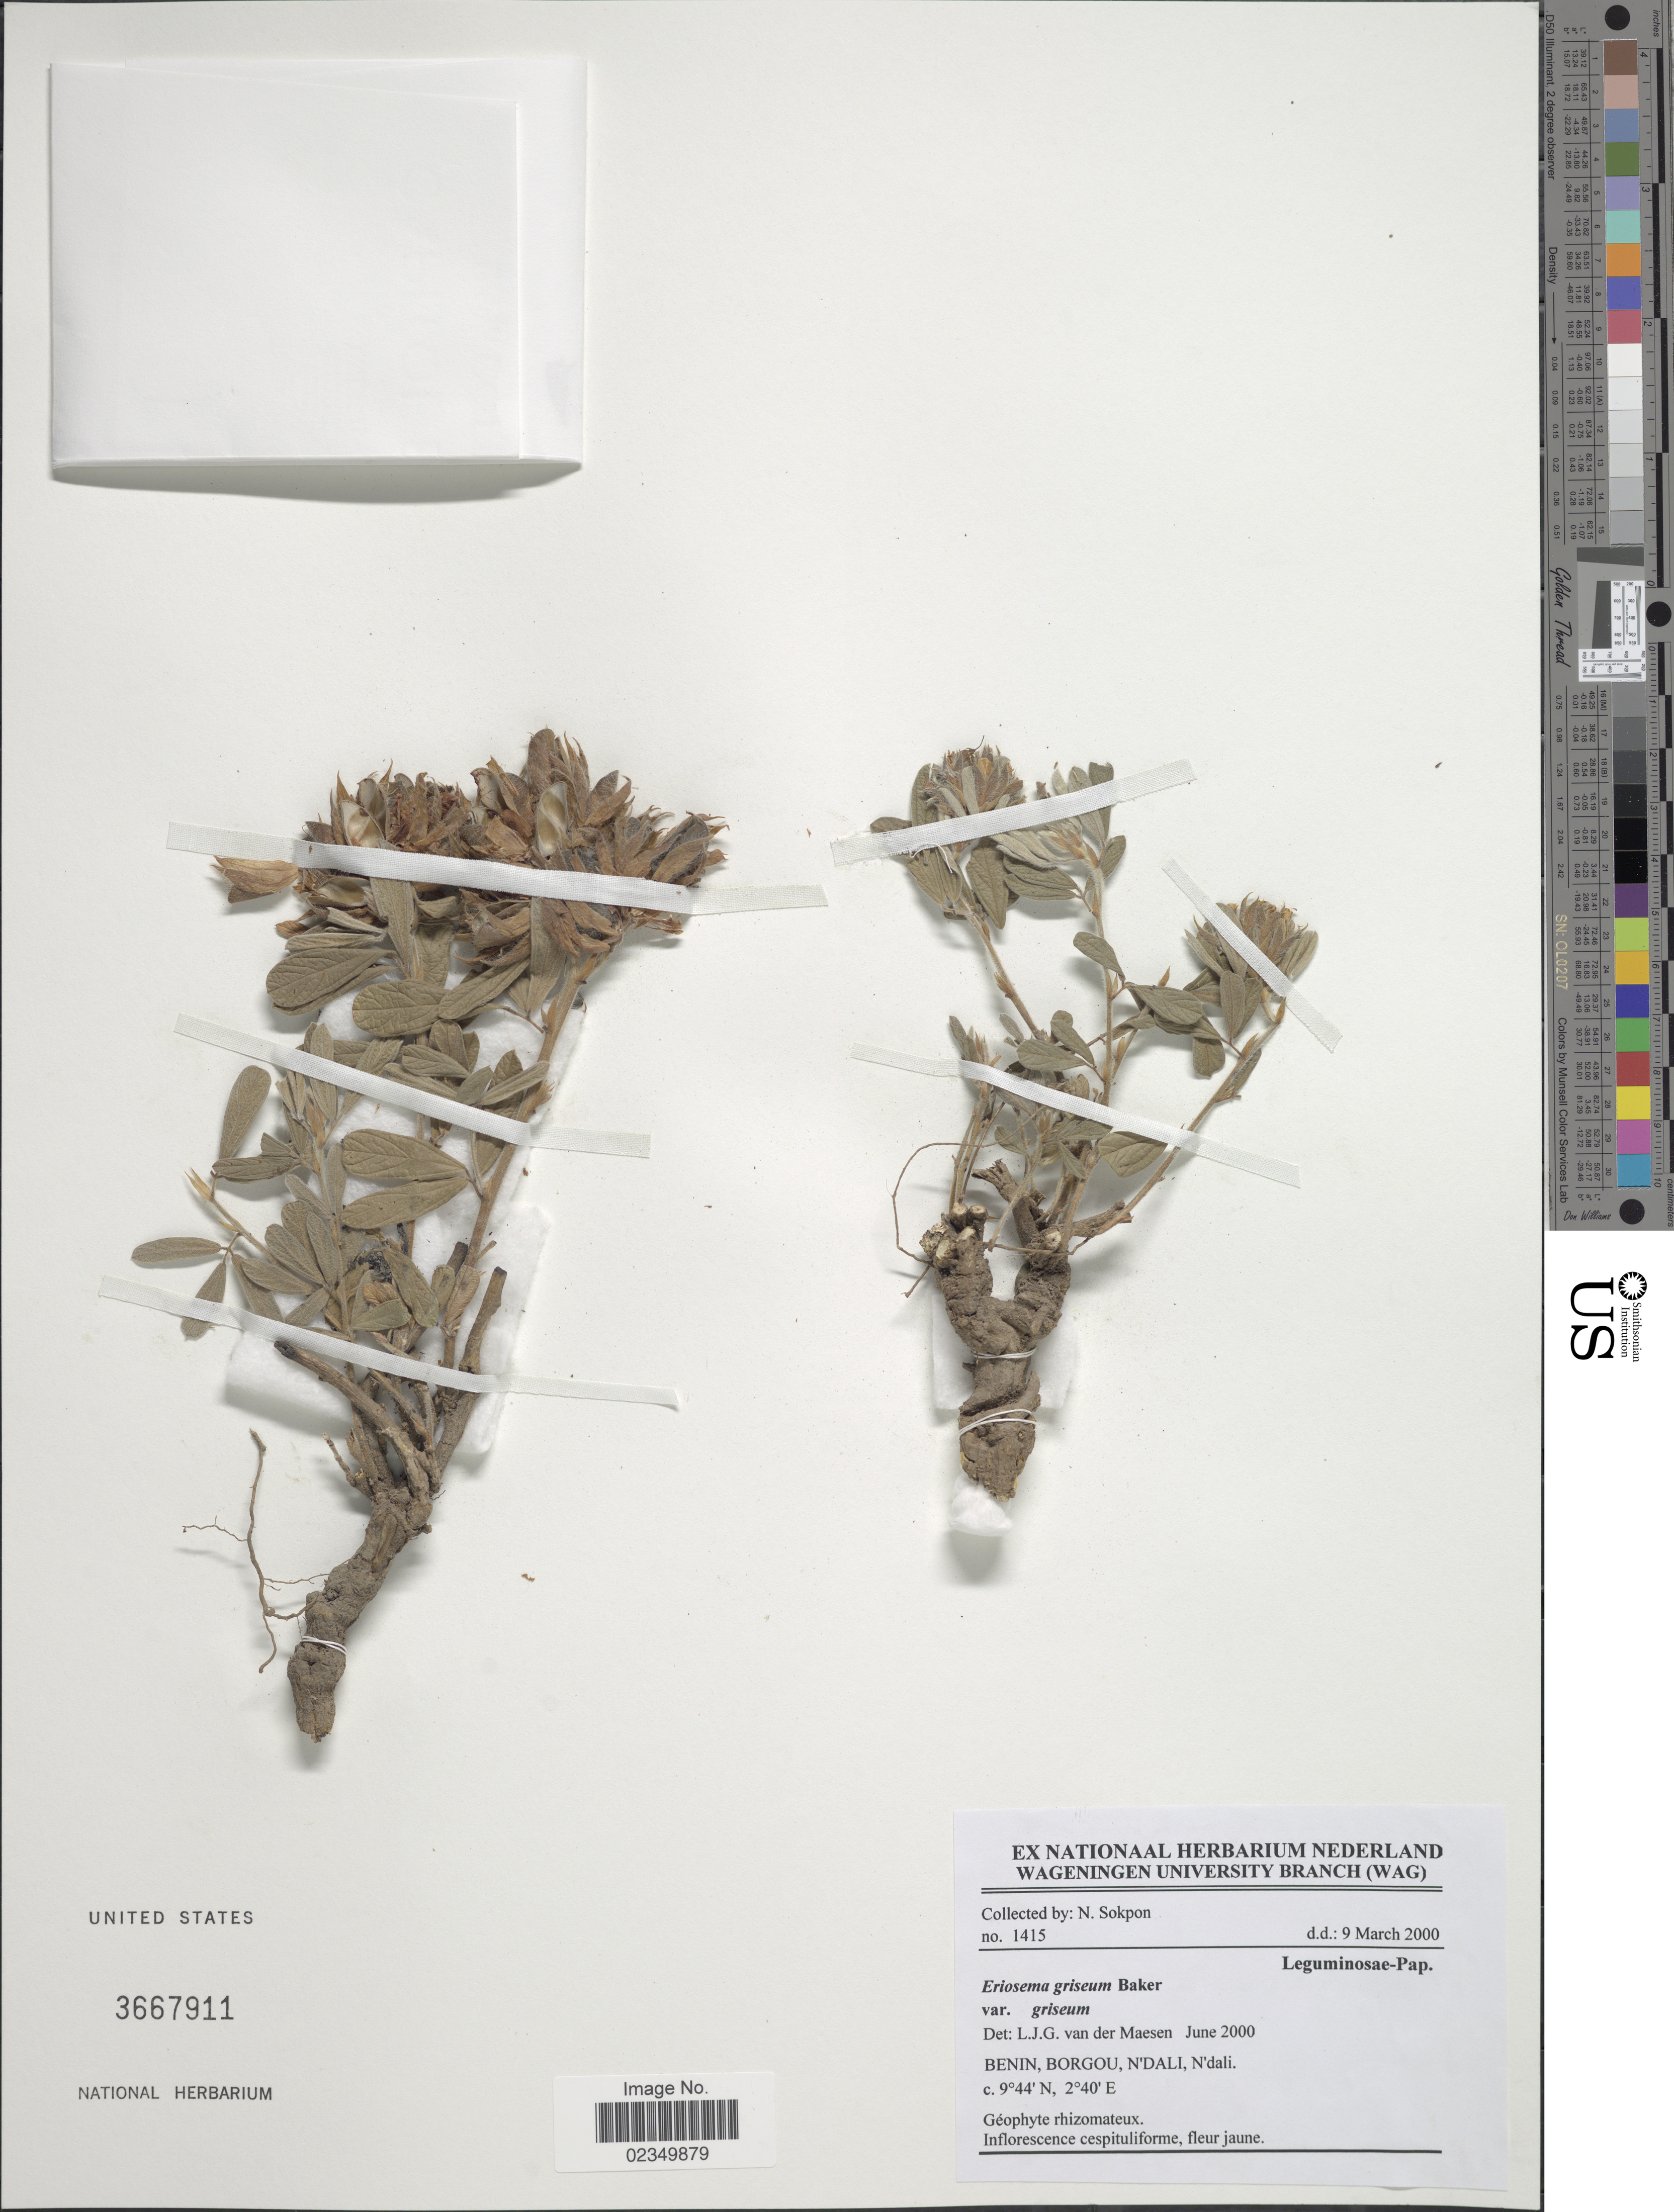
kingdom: Plantae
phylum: Tracheophyta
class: Magnoliopsida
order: Fabales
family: Fabaceae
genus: Eriosema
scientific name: Eriosema griseum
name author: Baker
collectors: N. Sokpon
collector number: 1415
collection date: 2000-03-09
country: Benin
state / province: Borgou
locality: N'Dalim N'dali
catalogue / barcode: US 3667911